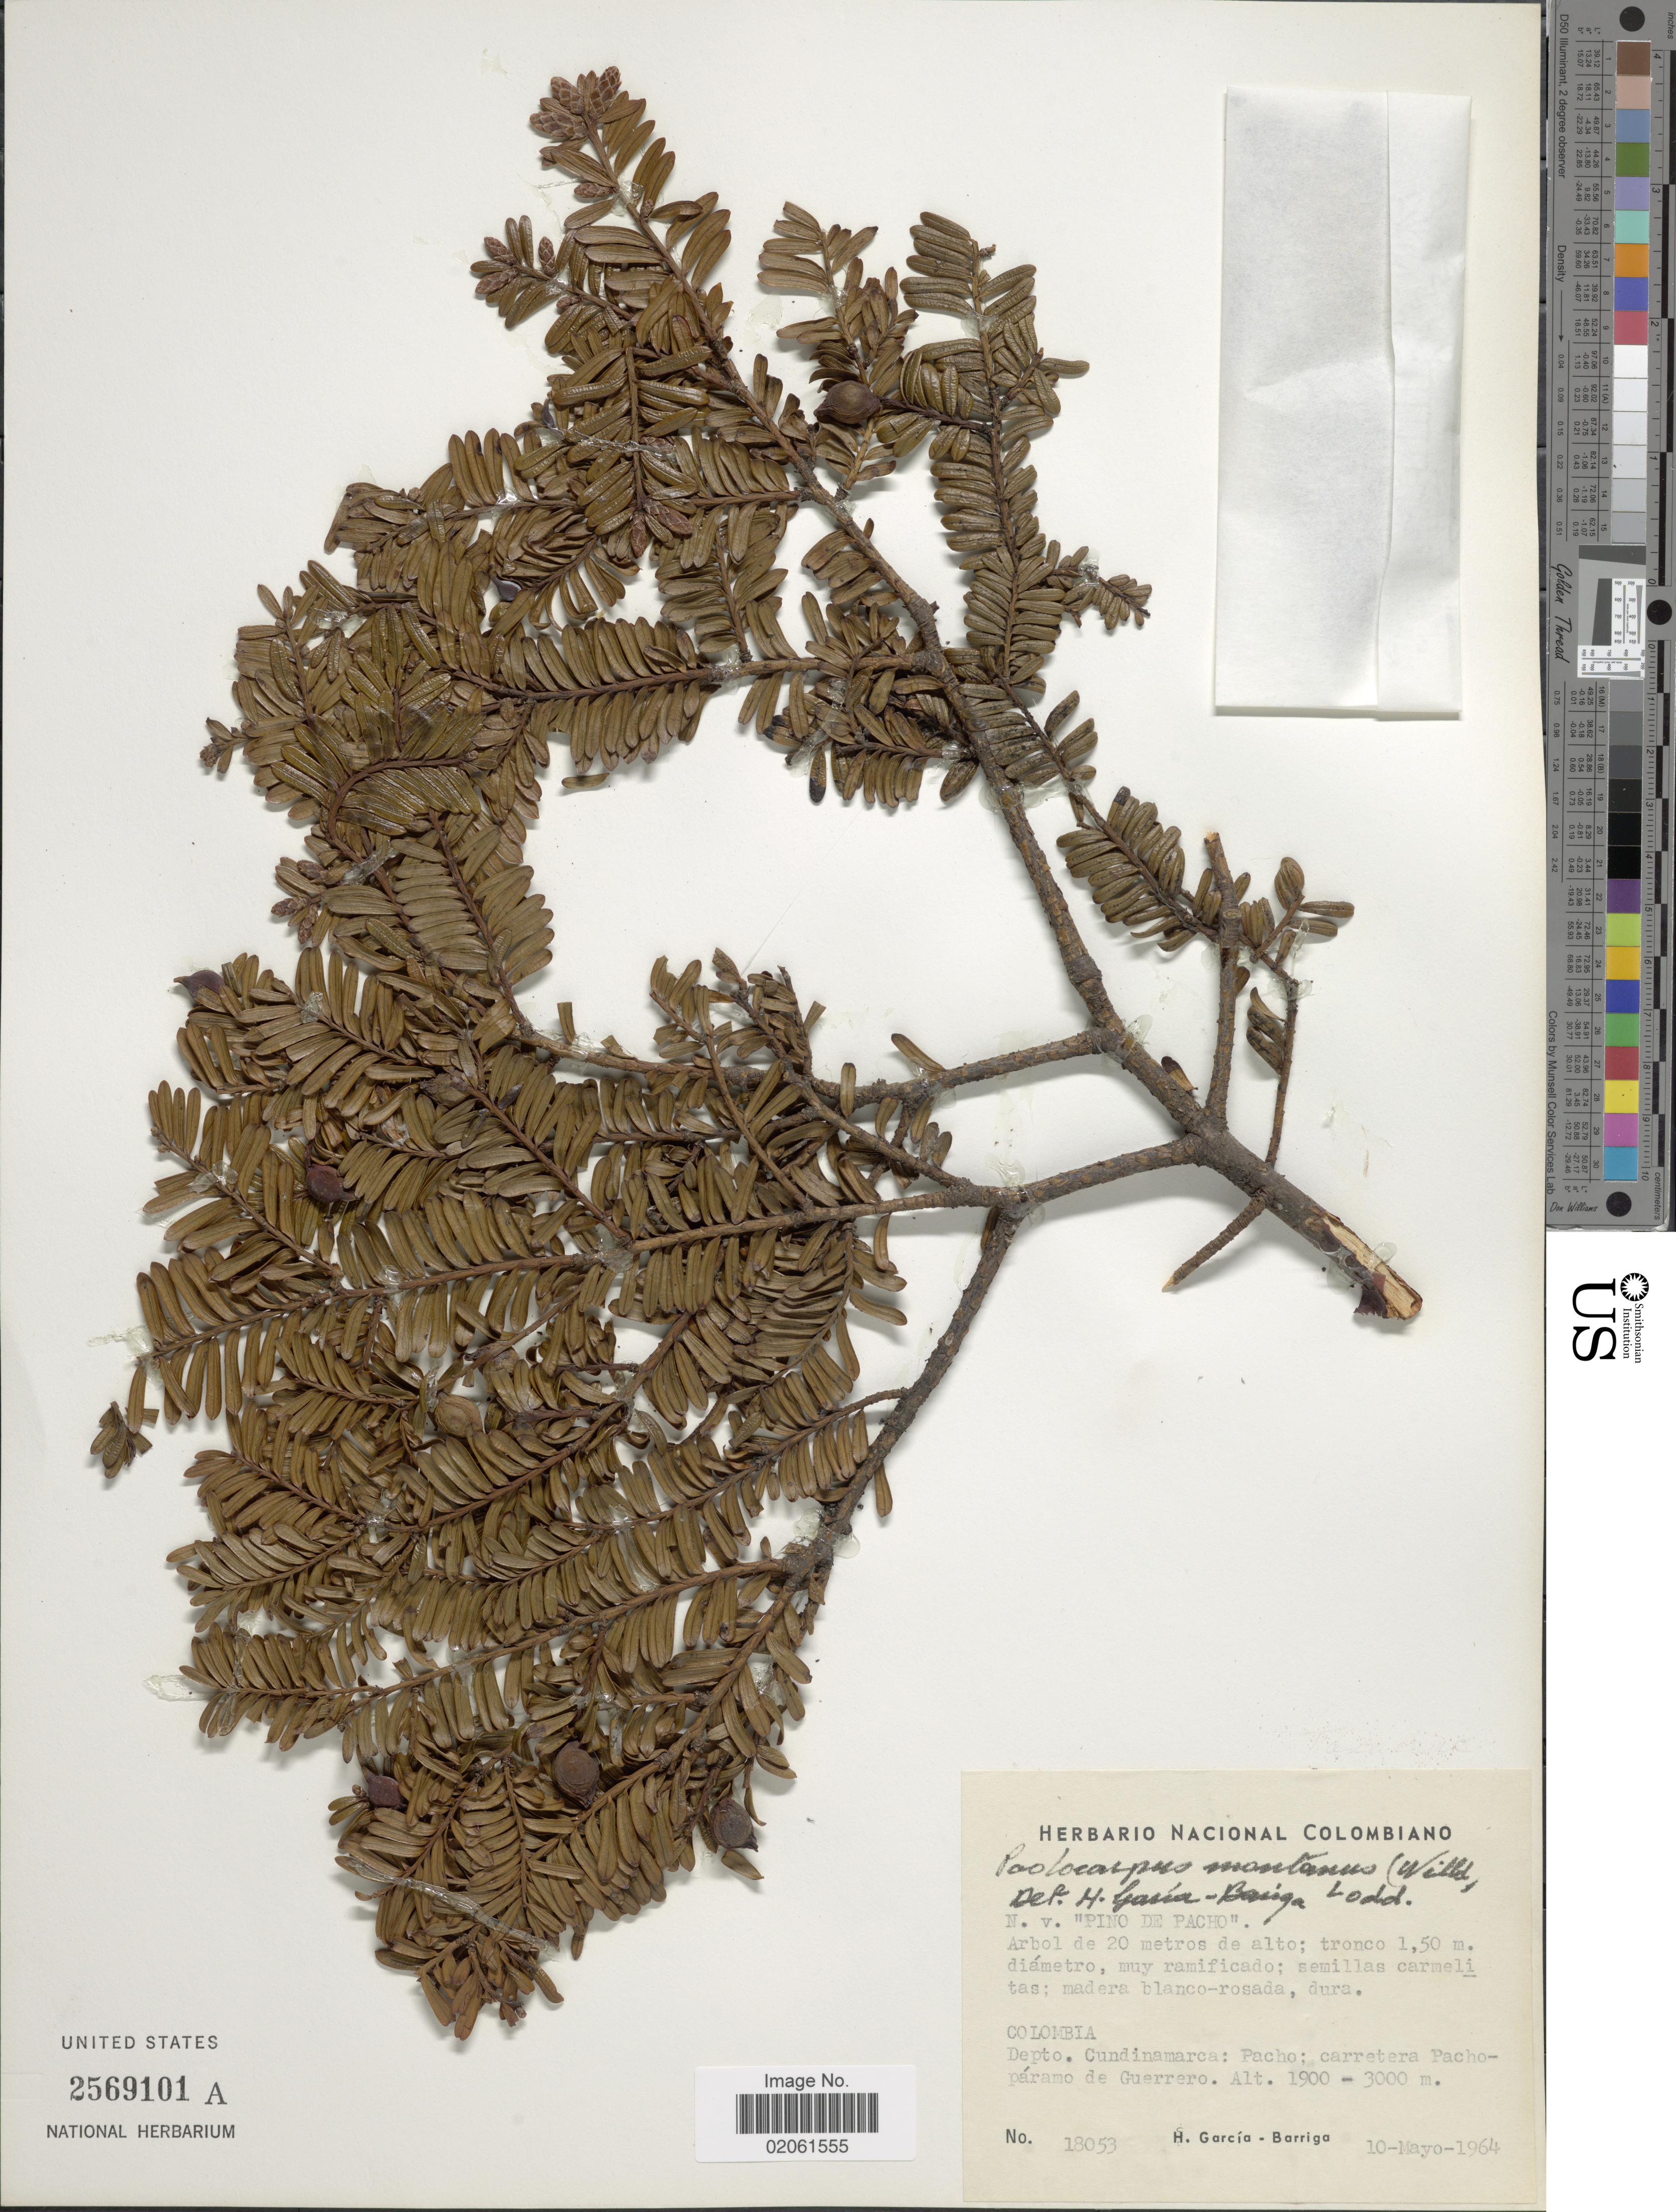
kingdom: Plantae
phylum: Tracheophyta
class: Pinopsida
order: Pinales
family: Podocarpaceae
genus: Podocarpus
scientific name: Podocarpus montanus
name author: (Humb. & Bonpl. ex Willd.) Lodd. ex Endl.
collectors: H. García Barriga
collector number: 18053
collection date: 1964-05-10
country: Colombia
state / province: Cundinamarca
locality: Colombia, Depto. Cundinamarca: Pacho: Carretera Pachoparamo de Guerrero.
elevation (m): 1900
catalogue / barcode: US 2569101A